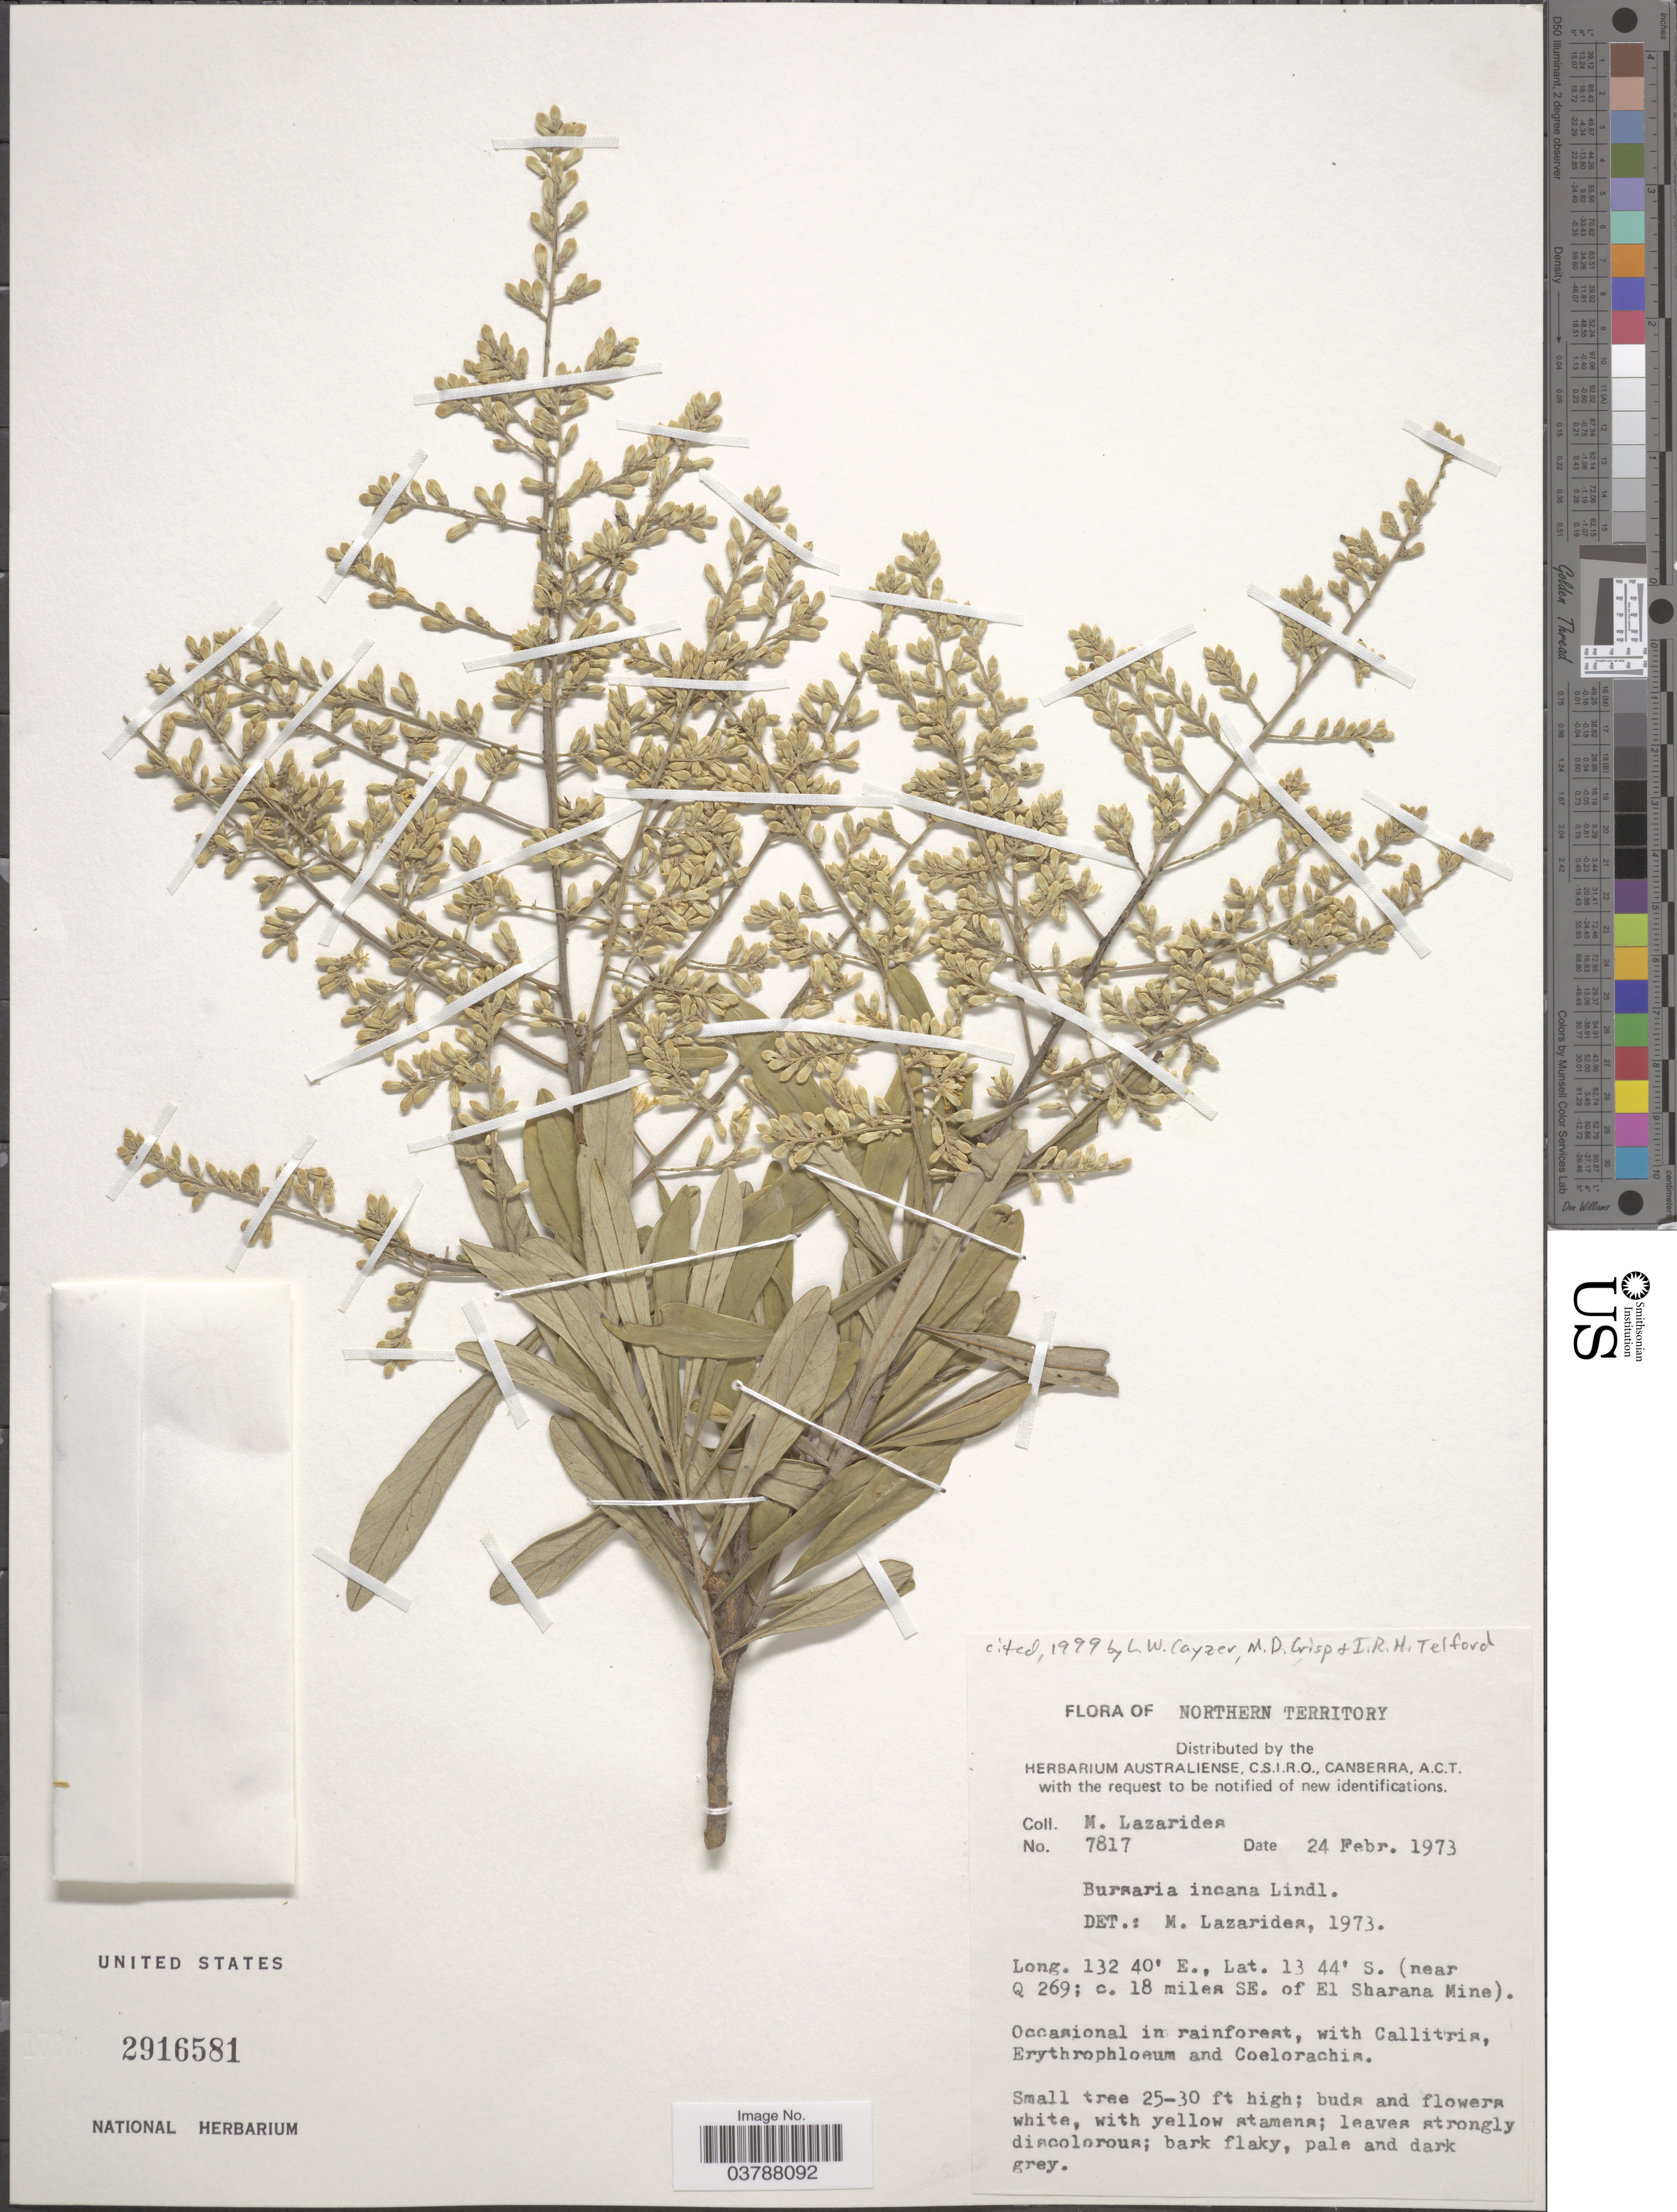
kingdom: Plantae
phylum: Tracheophyta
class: Magnoliopsida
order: Apiales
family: Pittosporaceae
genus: Bursaria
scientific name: Bursaria incana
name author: Lindl.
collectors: M. Lazarides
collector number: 7817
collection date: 1973-02-24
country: Australia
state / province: Northern Territory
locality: Near Q 269; c. 18 miles SE. of El Sharana Mine.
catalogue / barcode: US 2916581